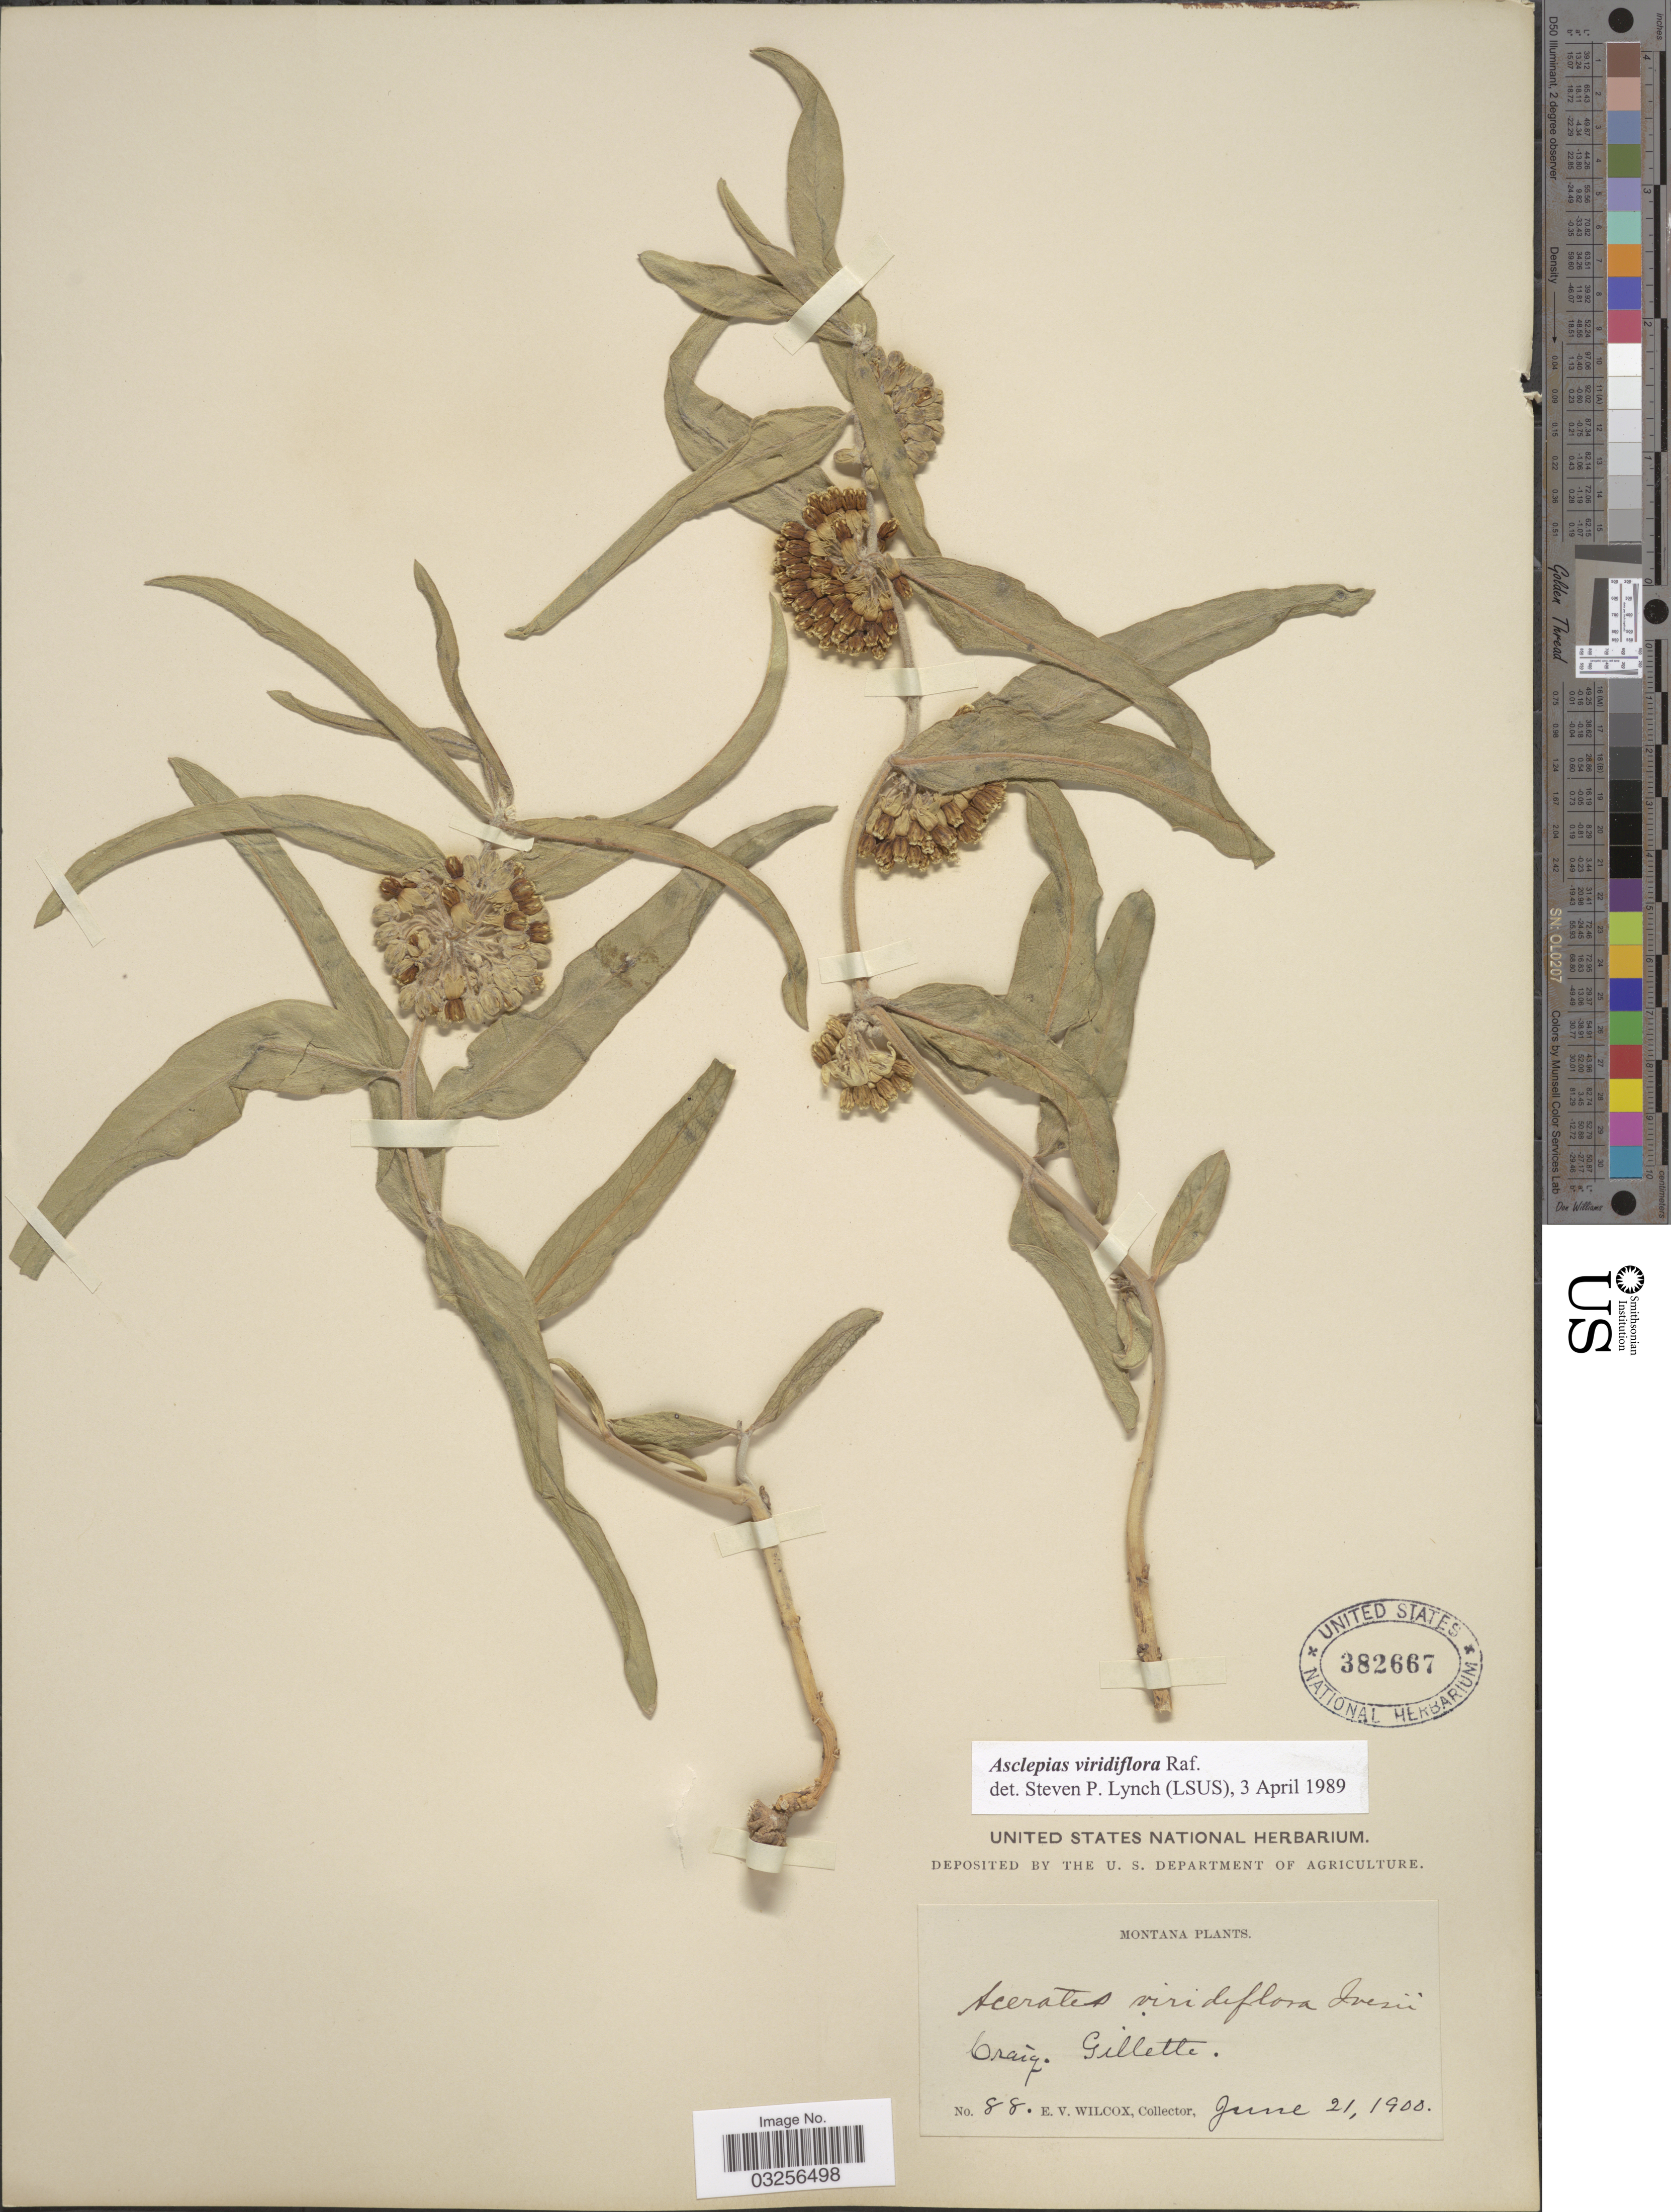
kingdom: Plantae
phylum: Tracheophyta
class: Magnoliopsida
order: Gentianales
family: Apocynaceae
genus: Asclepias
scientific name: Asclepias viridiflora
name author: Raf.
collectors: E. V. Wilcox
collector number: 88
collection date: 1900-06-21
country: United States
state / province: Montana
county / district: Lewis and Clark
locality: Craiq. Gillette.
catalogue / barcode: US 382667